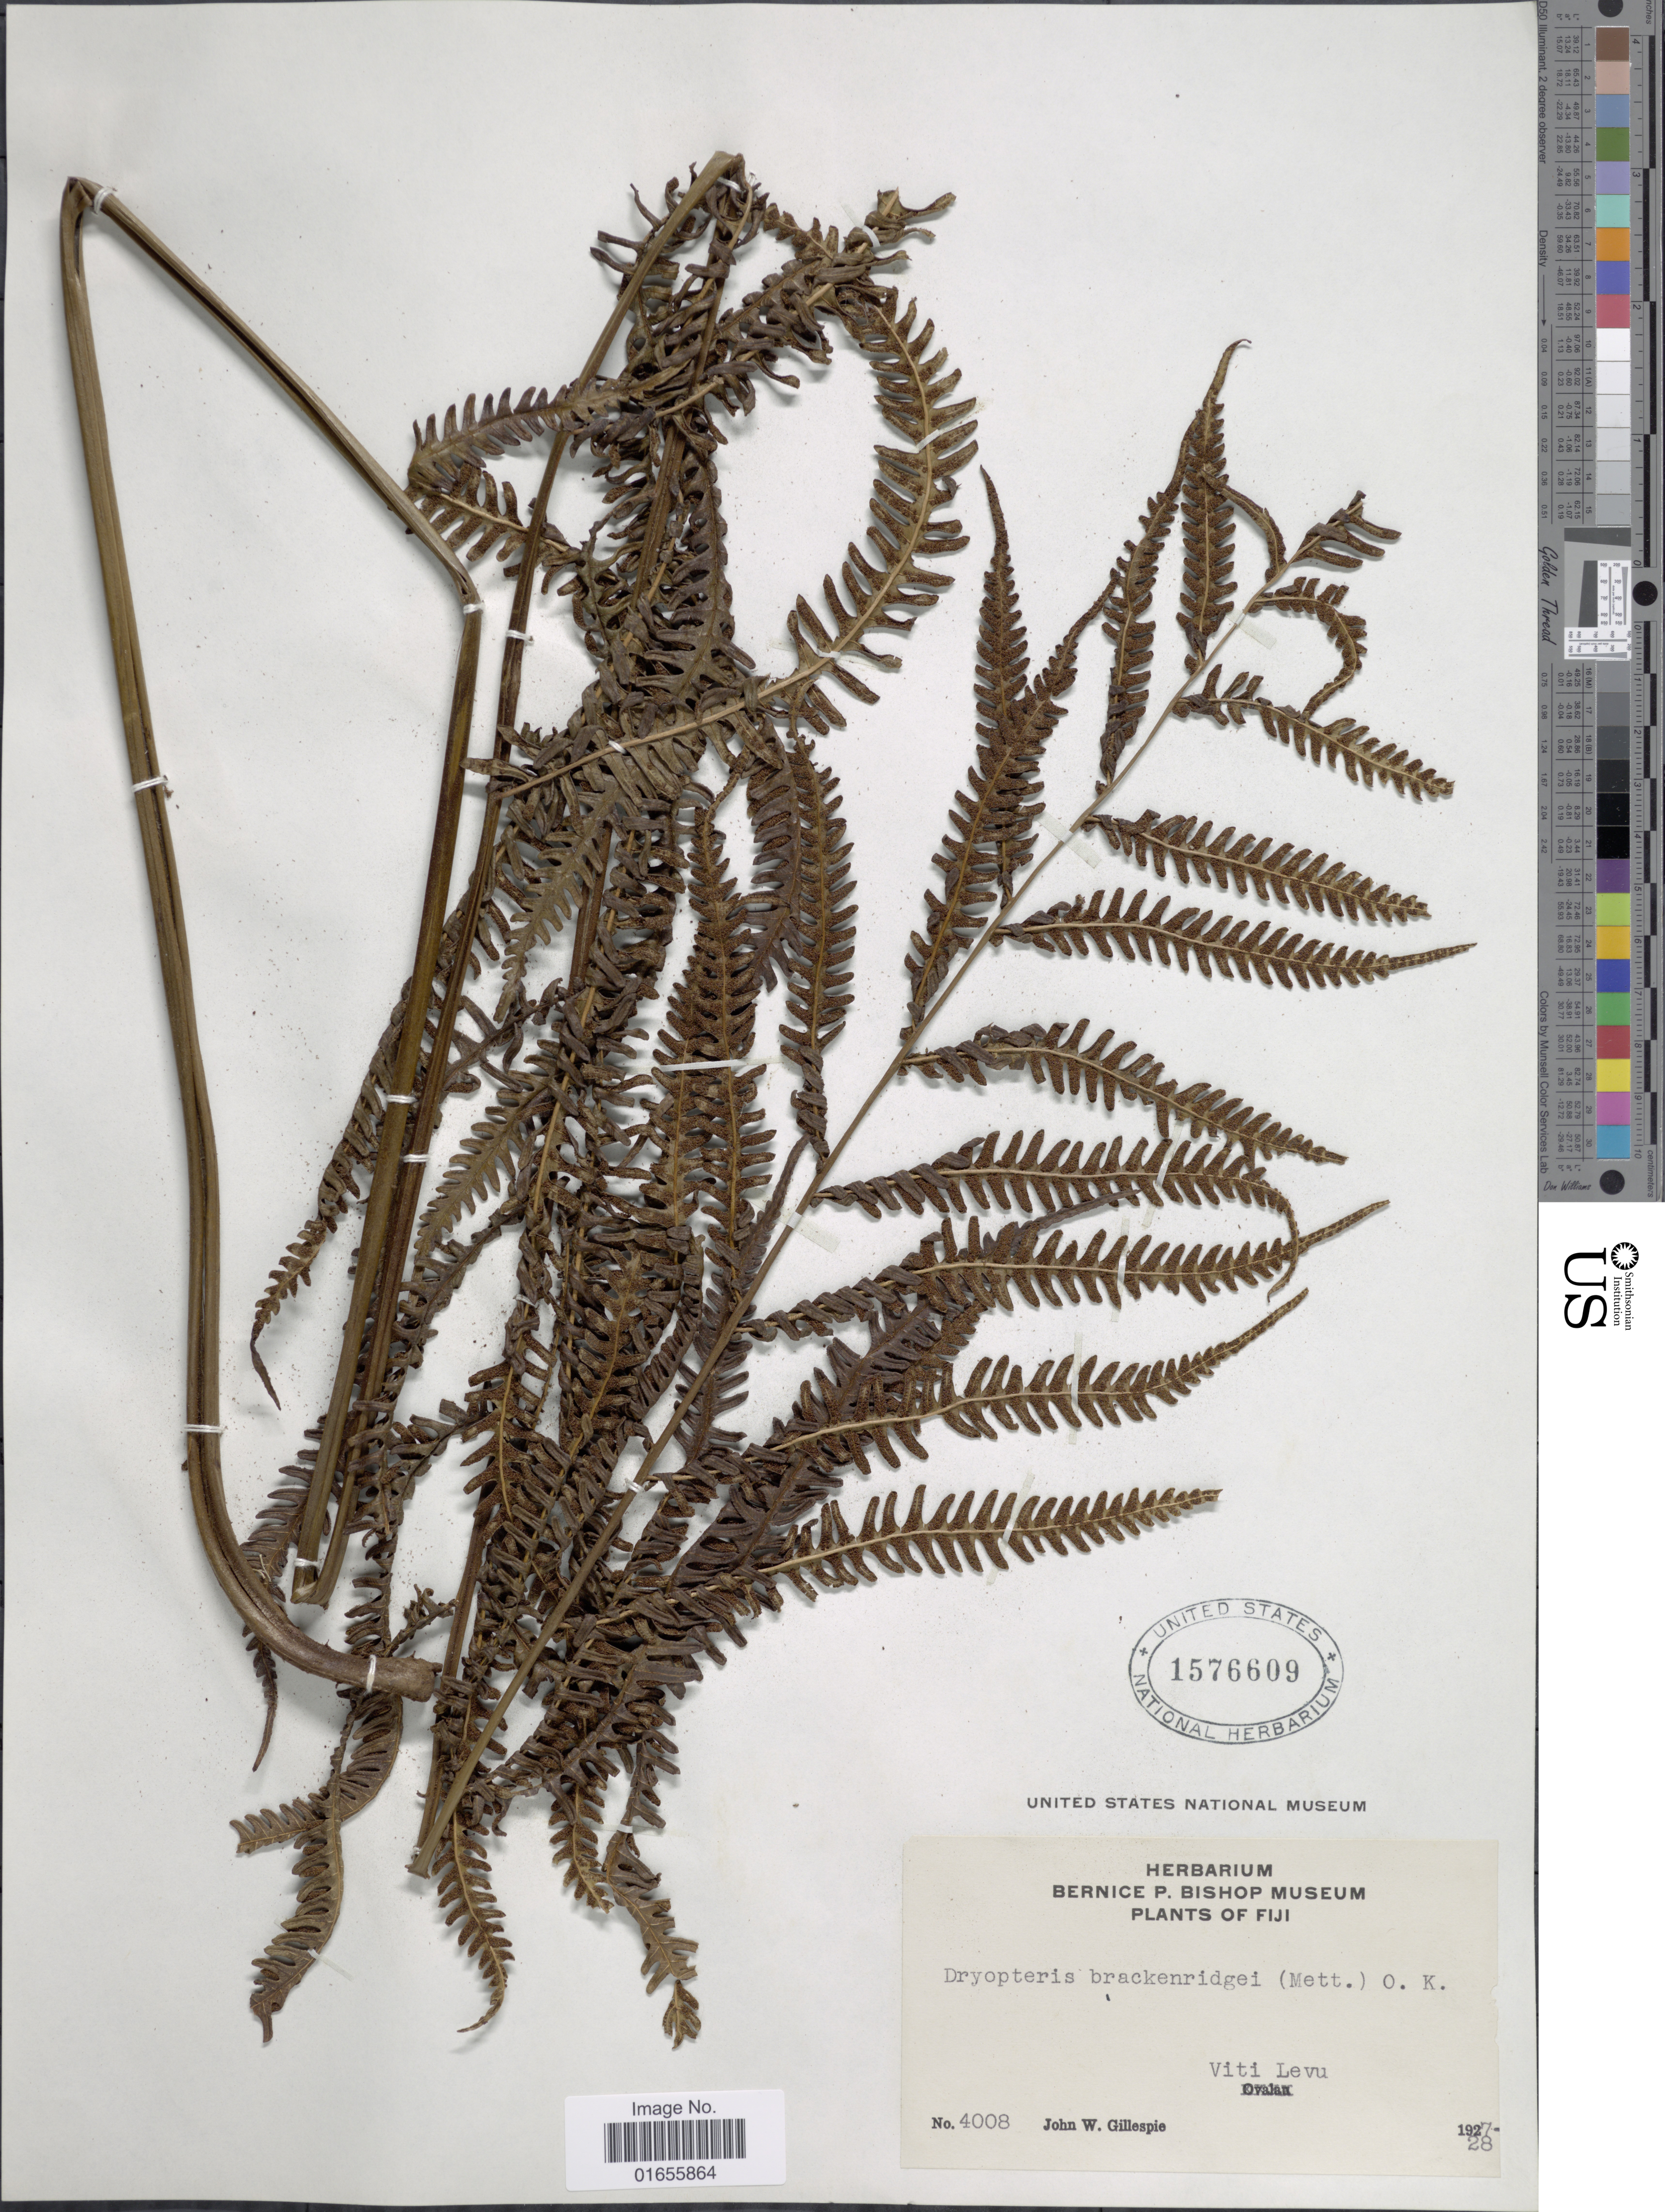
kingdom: Plantae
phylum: Tracheophyta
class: Polypodiopsida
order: Polypodiales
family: Thelypteridaceae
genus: Plesioneuron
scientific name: Plesioneuron attenuatum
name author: (Brack.) Holttum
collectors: J. W. Gillespie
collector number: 4008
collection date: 1928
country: Fiji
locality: Viti Levu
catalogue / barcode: US 1576609